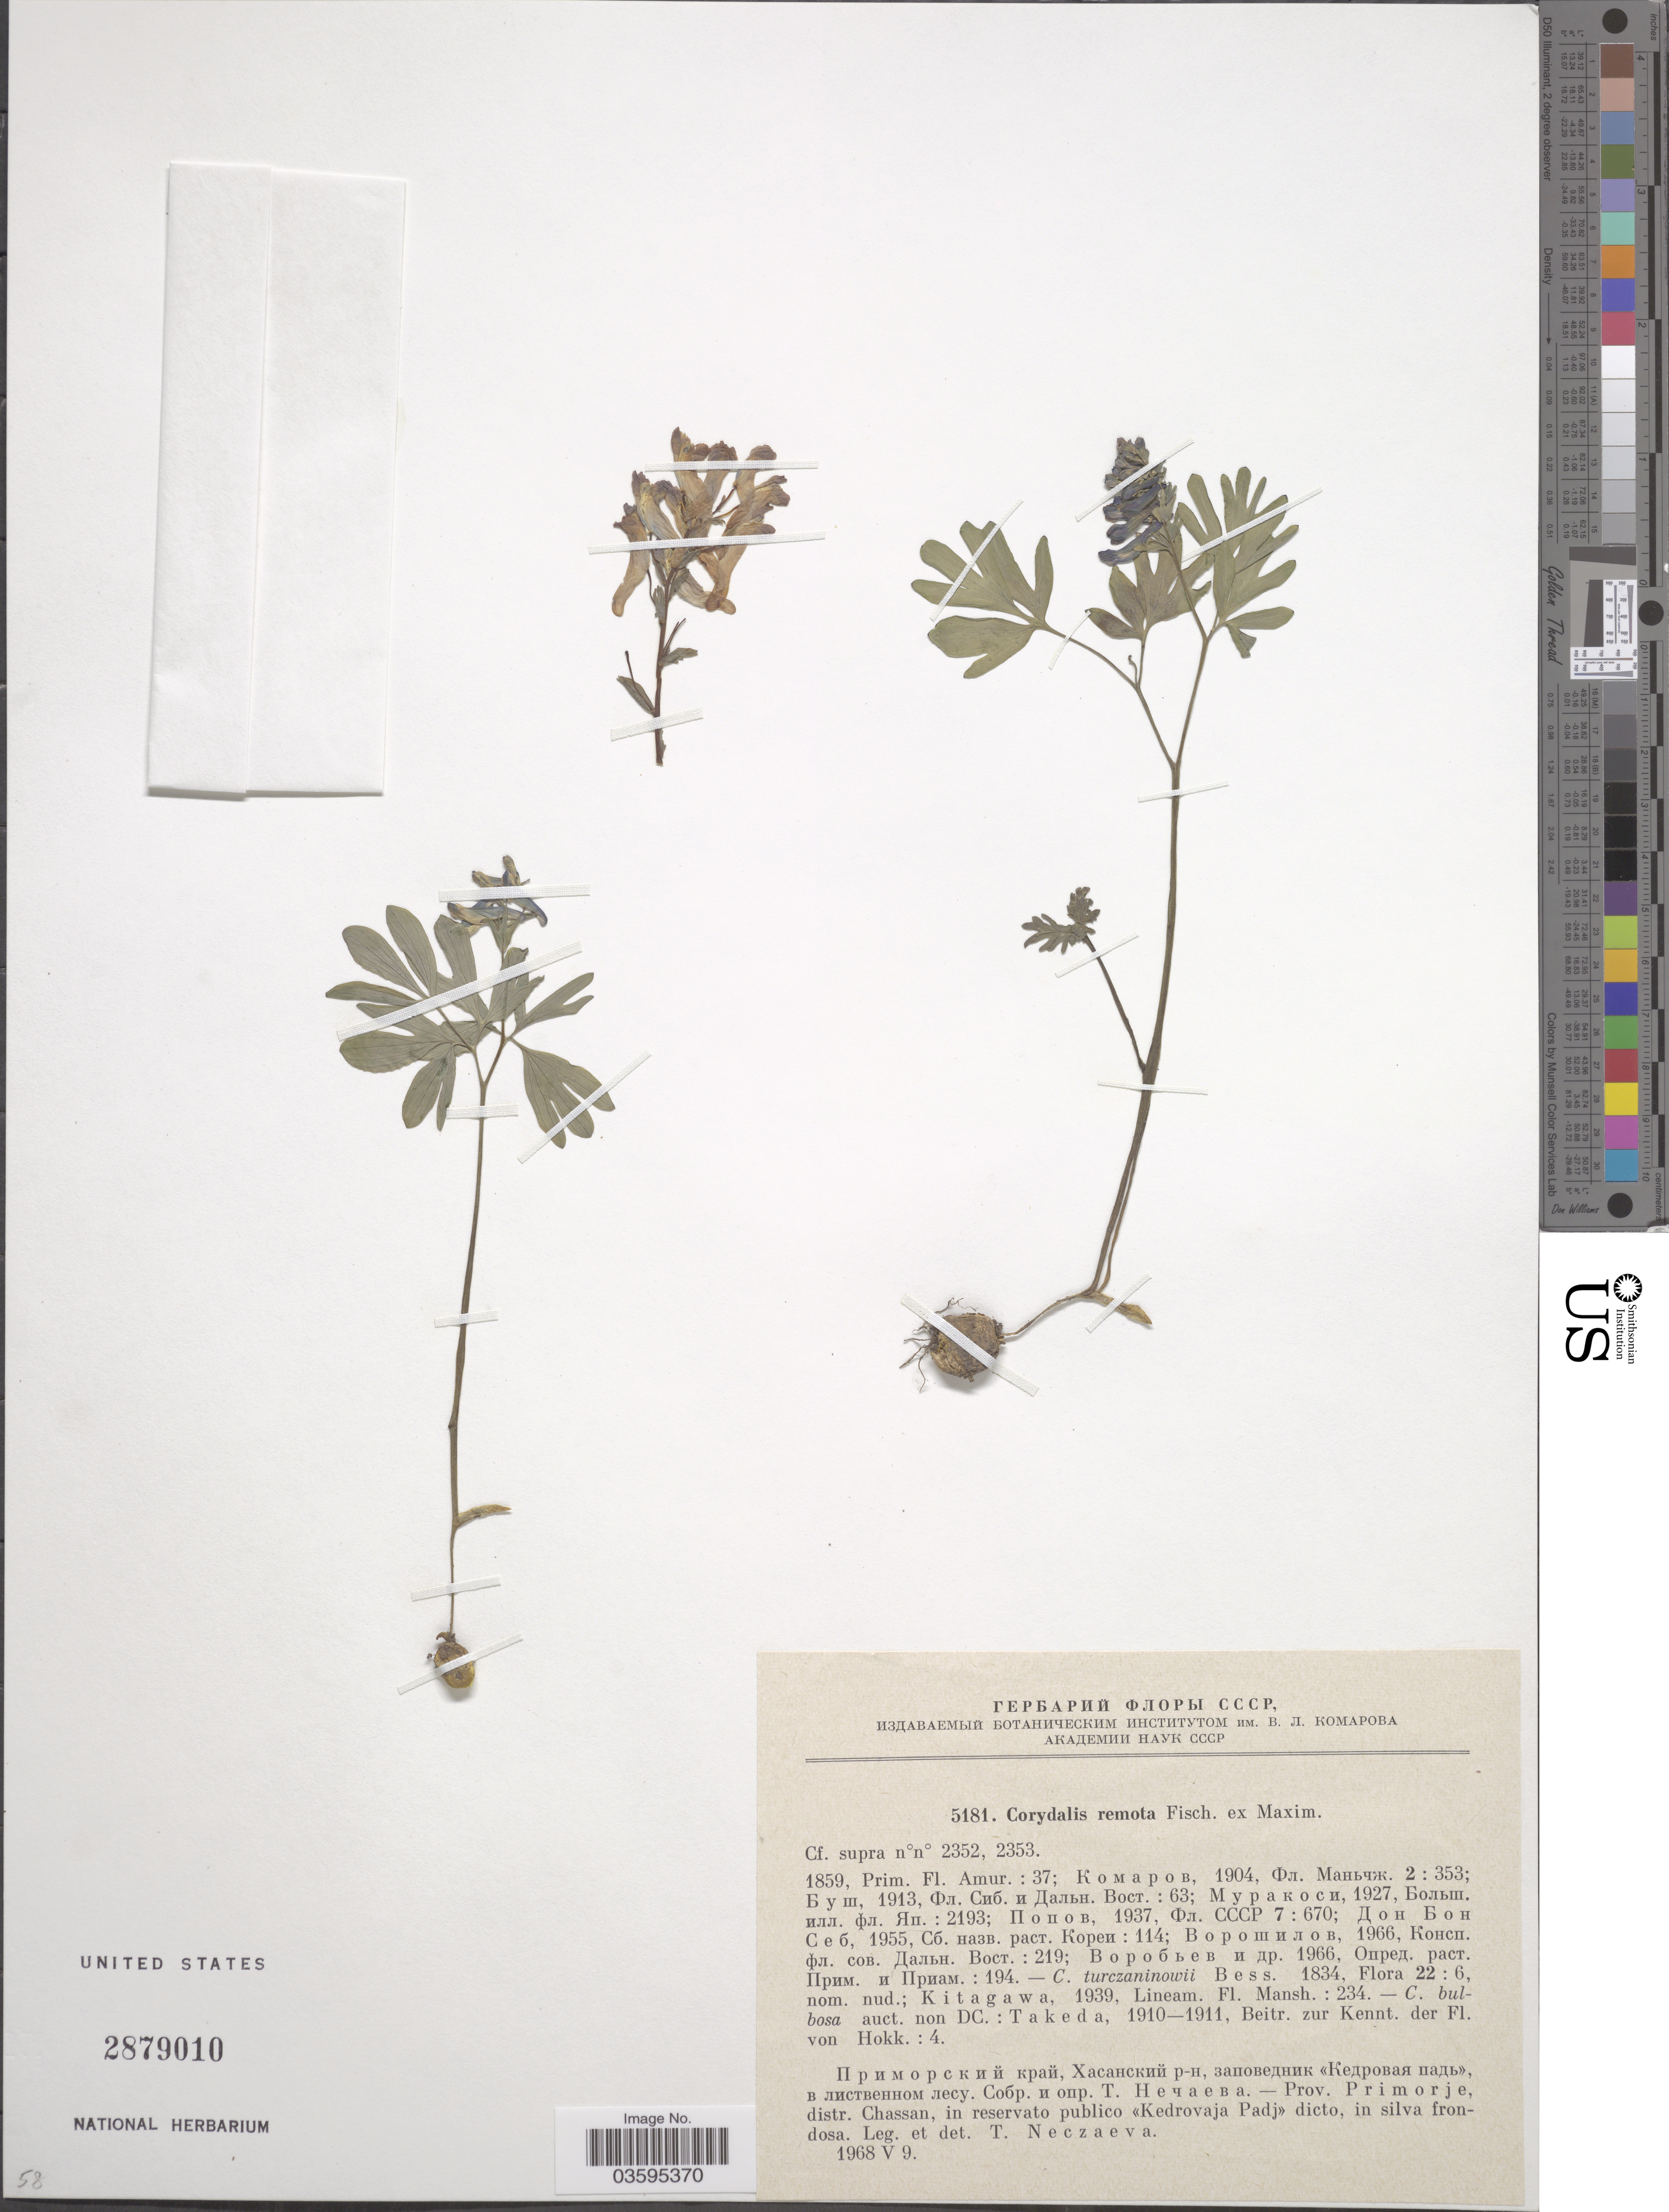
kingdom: Plantae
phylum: Tracheophyta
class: Magnoliopsida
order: Ranunculales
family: Papaveraceae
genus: Corydalis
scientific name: Corydalis remota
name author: Fisch. & Maxim.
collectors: T. Neczaeva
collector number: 5181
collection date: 1968-05-09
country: Croatia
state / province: Primorje-Gorski Kotar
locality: Prov. Primorje, distr. Chassan, in reservato publico <<Kedrovaja Padj>> dicto, in silva frondosa.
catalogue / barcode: US 2879010